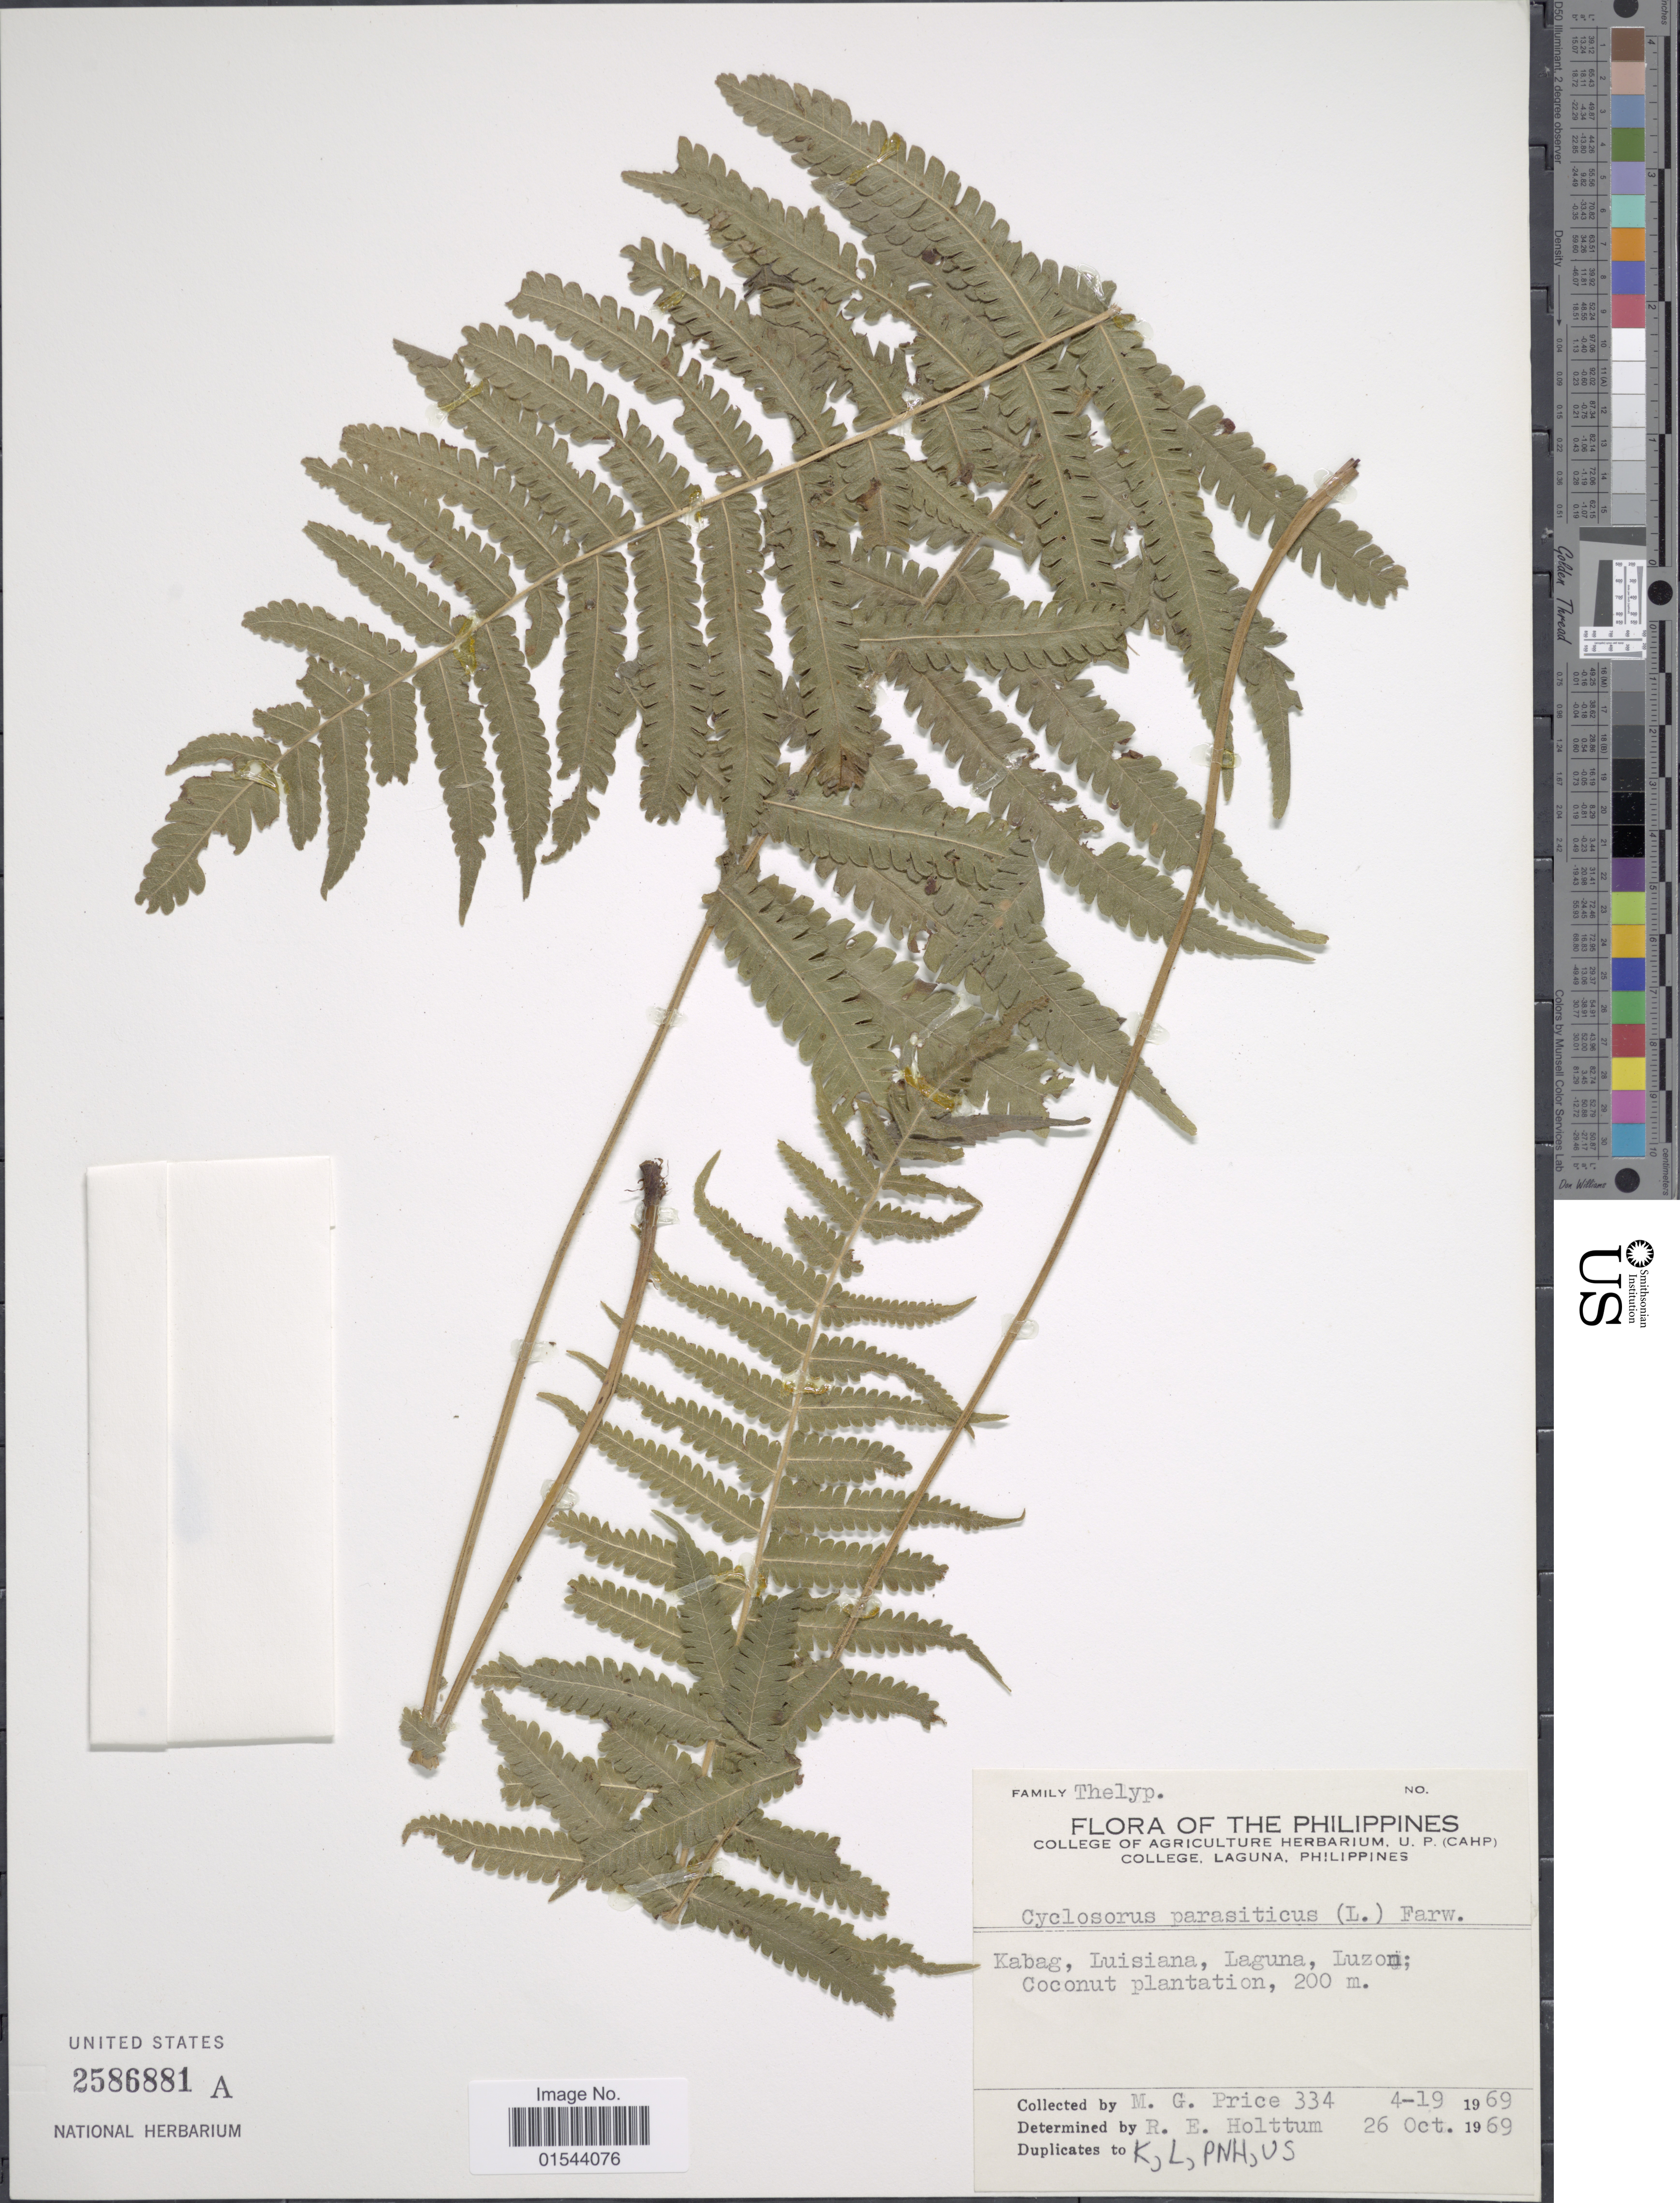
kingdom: Plantae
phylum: Tracheophyta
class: Polypodiopsida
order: Polypodiales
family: Thelypteridaceae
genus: Christella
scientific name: Christella parasitica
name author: (L.) H. Lév.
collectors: M. G. Price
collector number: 334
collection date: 1969-04-19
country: Philippines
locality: Kabag, Luisiana, Laguna, Luzon; Coconut plantation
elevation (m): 200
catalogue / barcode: US 2586881A